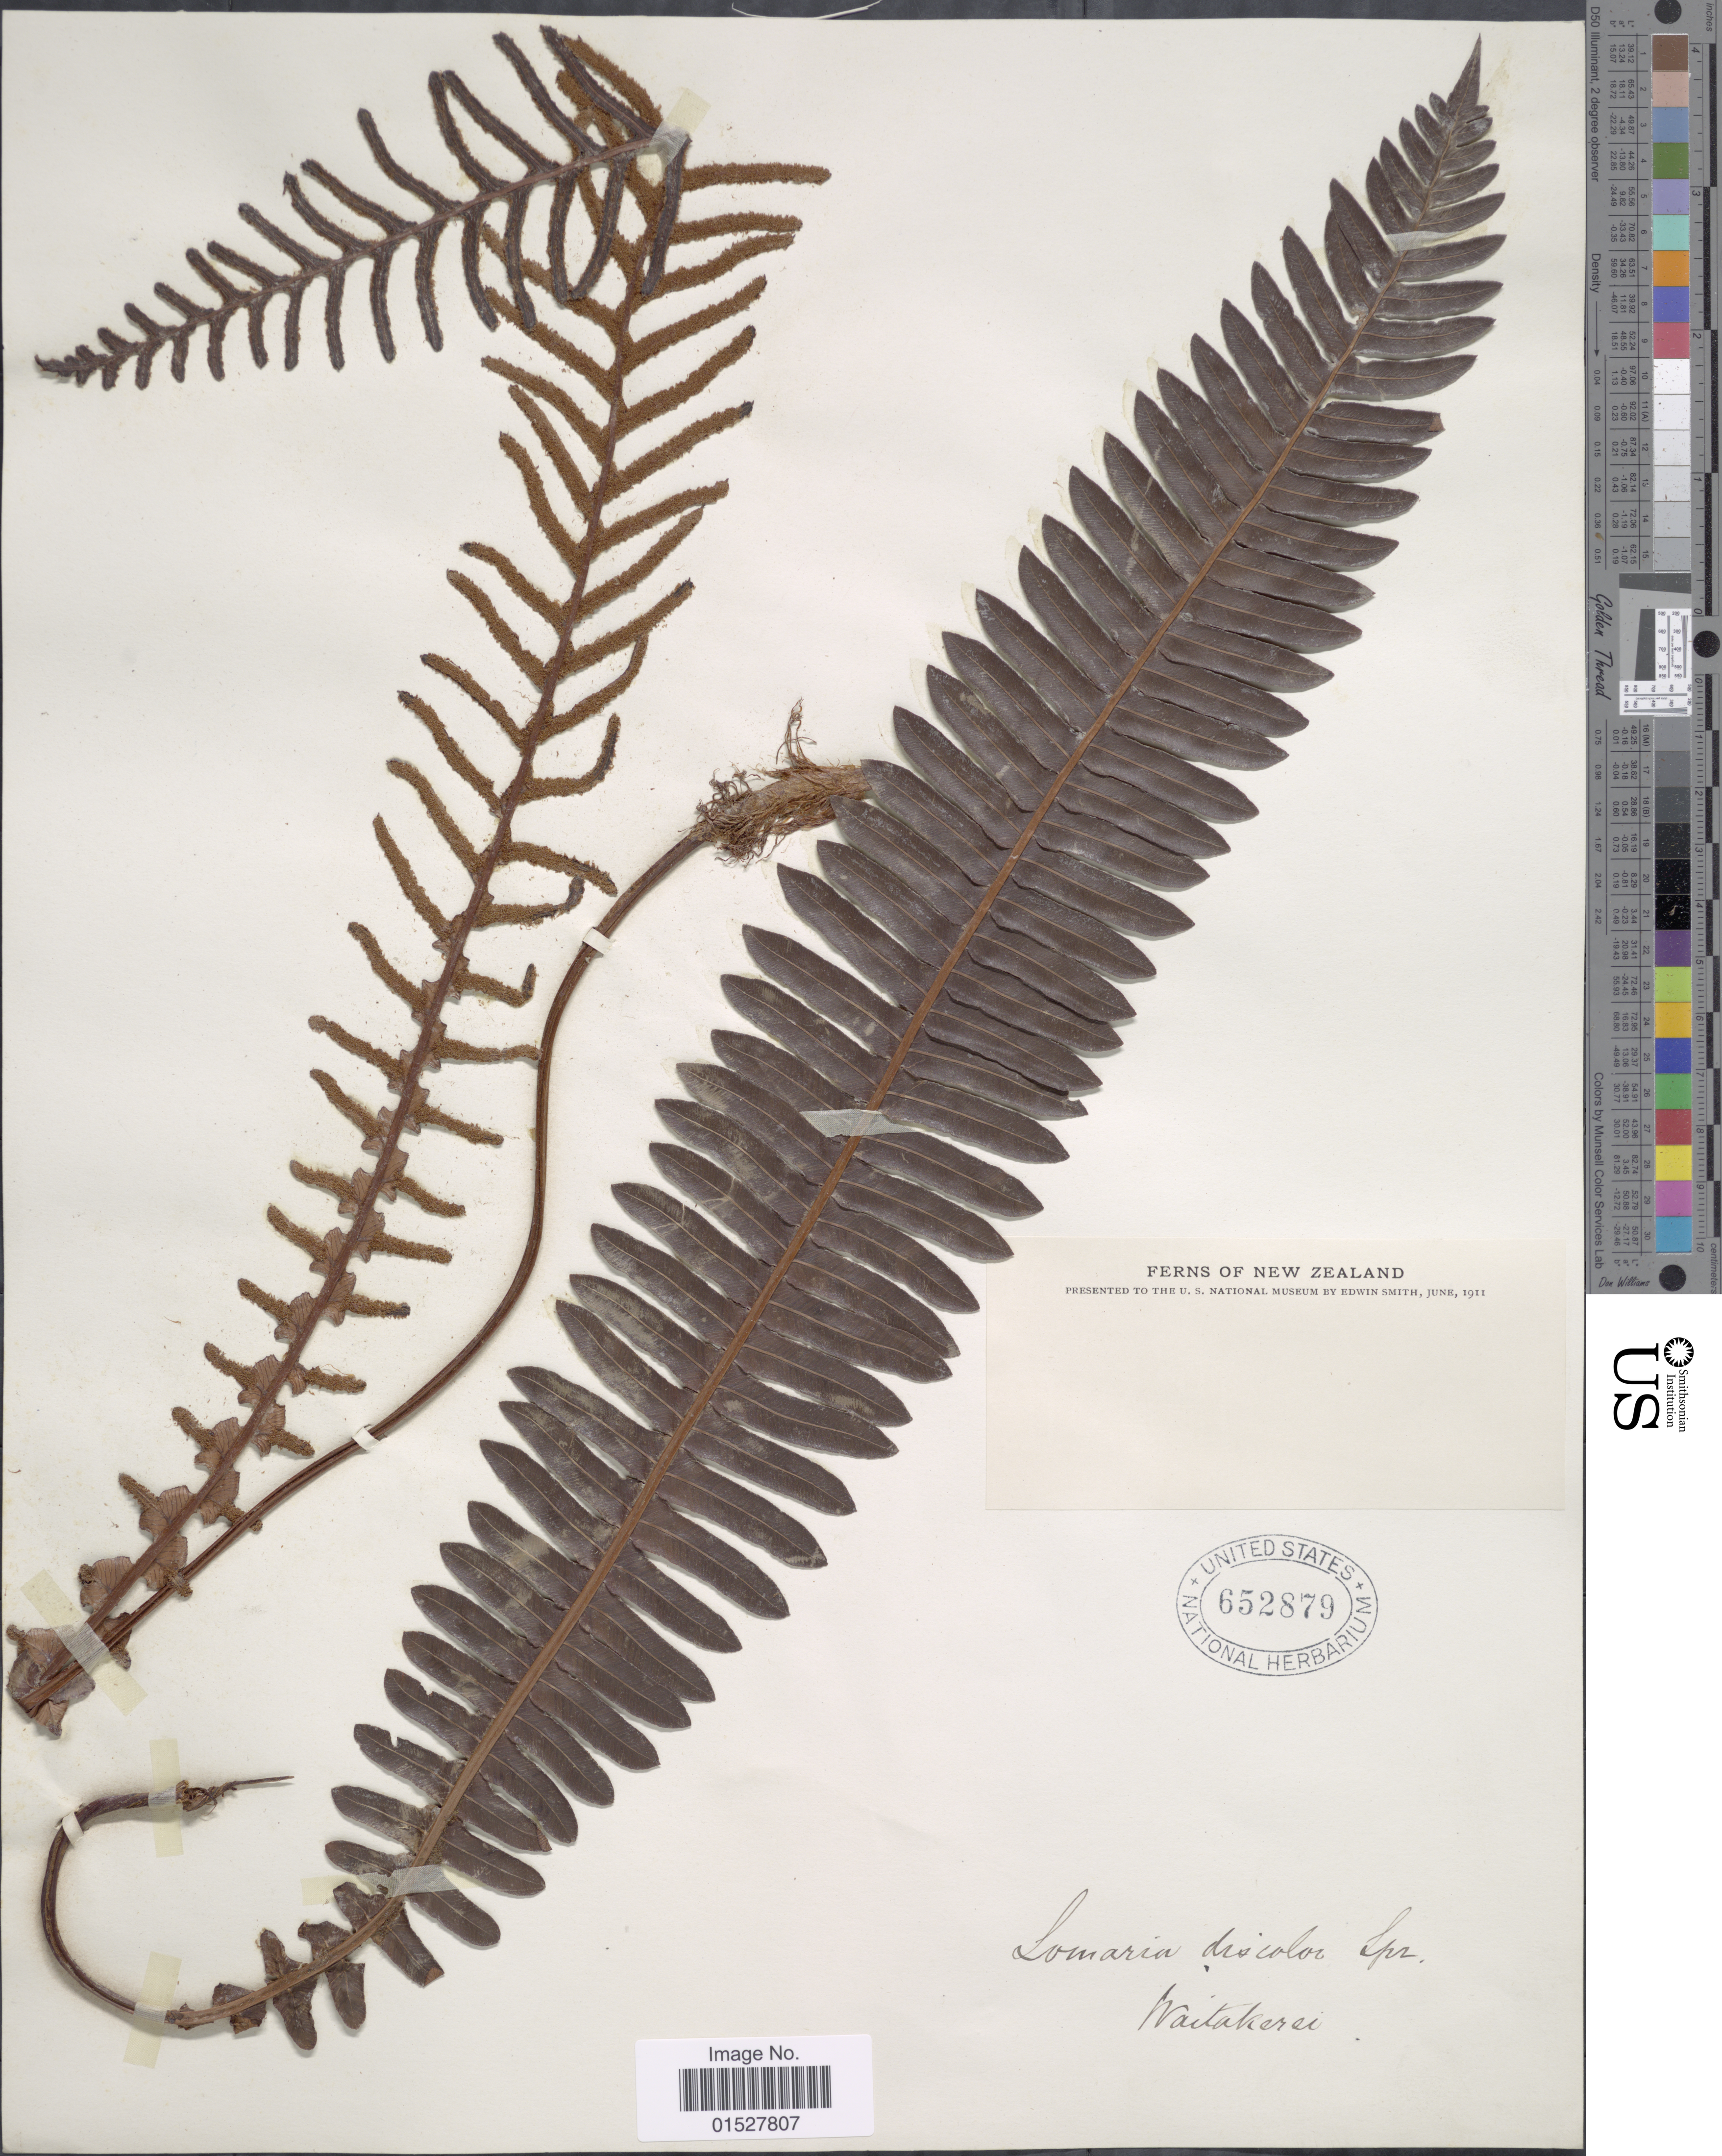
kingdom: Plantae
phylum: Tracheophyta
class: Polypodiopsida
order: Polypodiales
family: Blechnaceae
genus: Blechnum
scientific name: Blechnum discolor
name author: (G. Forst.) Keyserl.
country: New Zealand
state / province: Waikato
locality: Waitakerei.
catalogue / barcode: US 652879